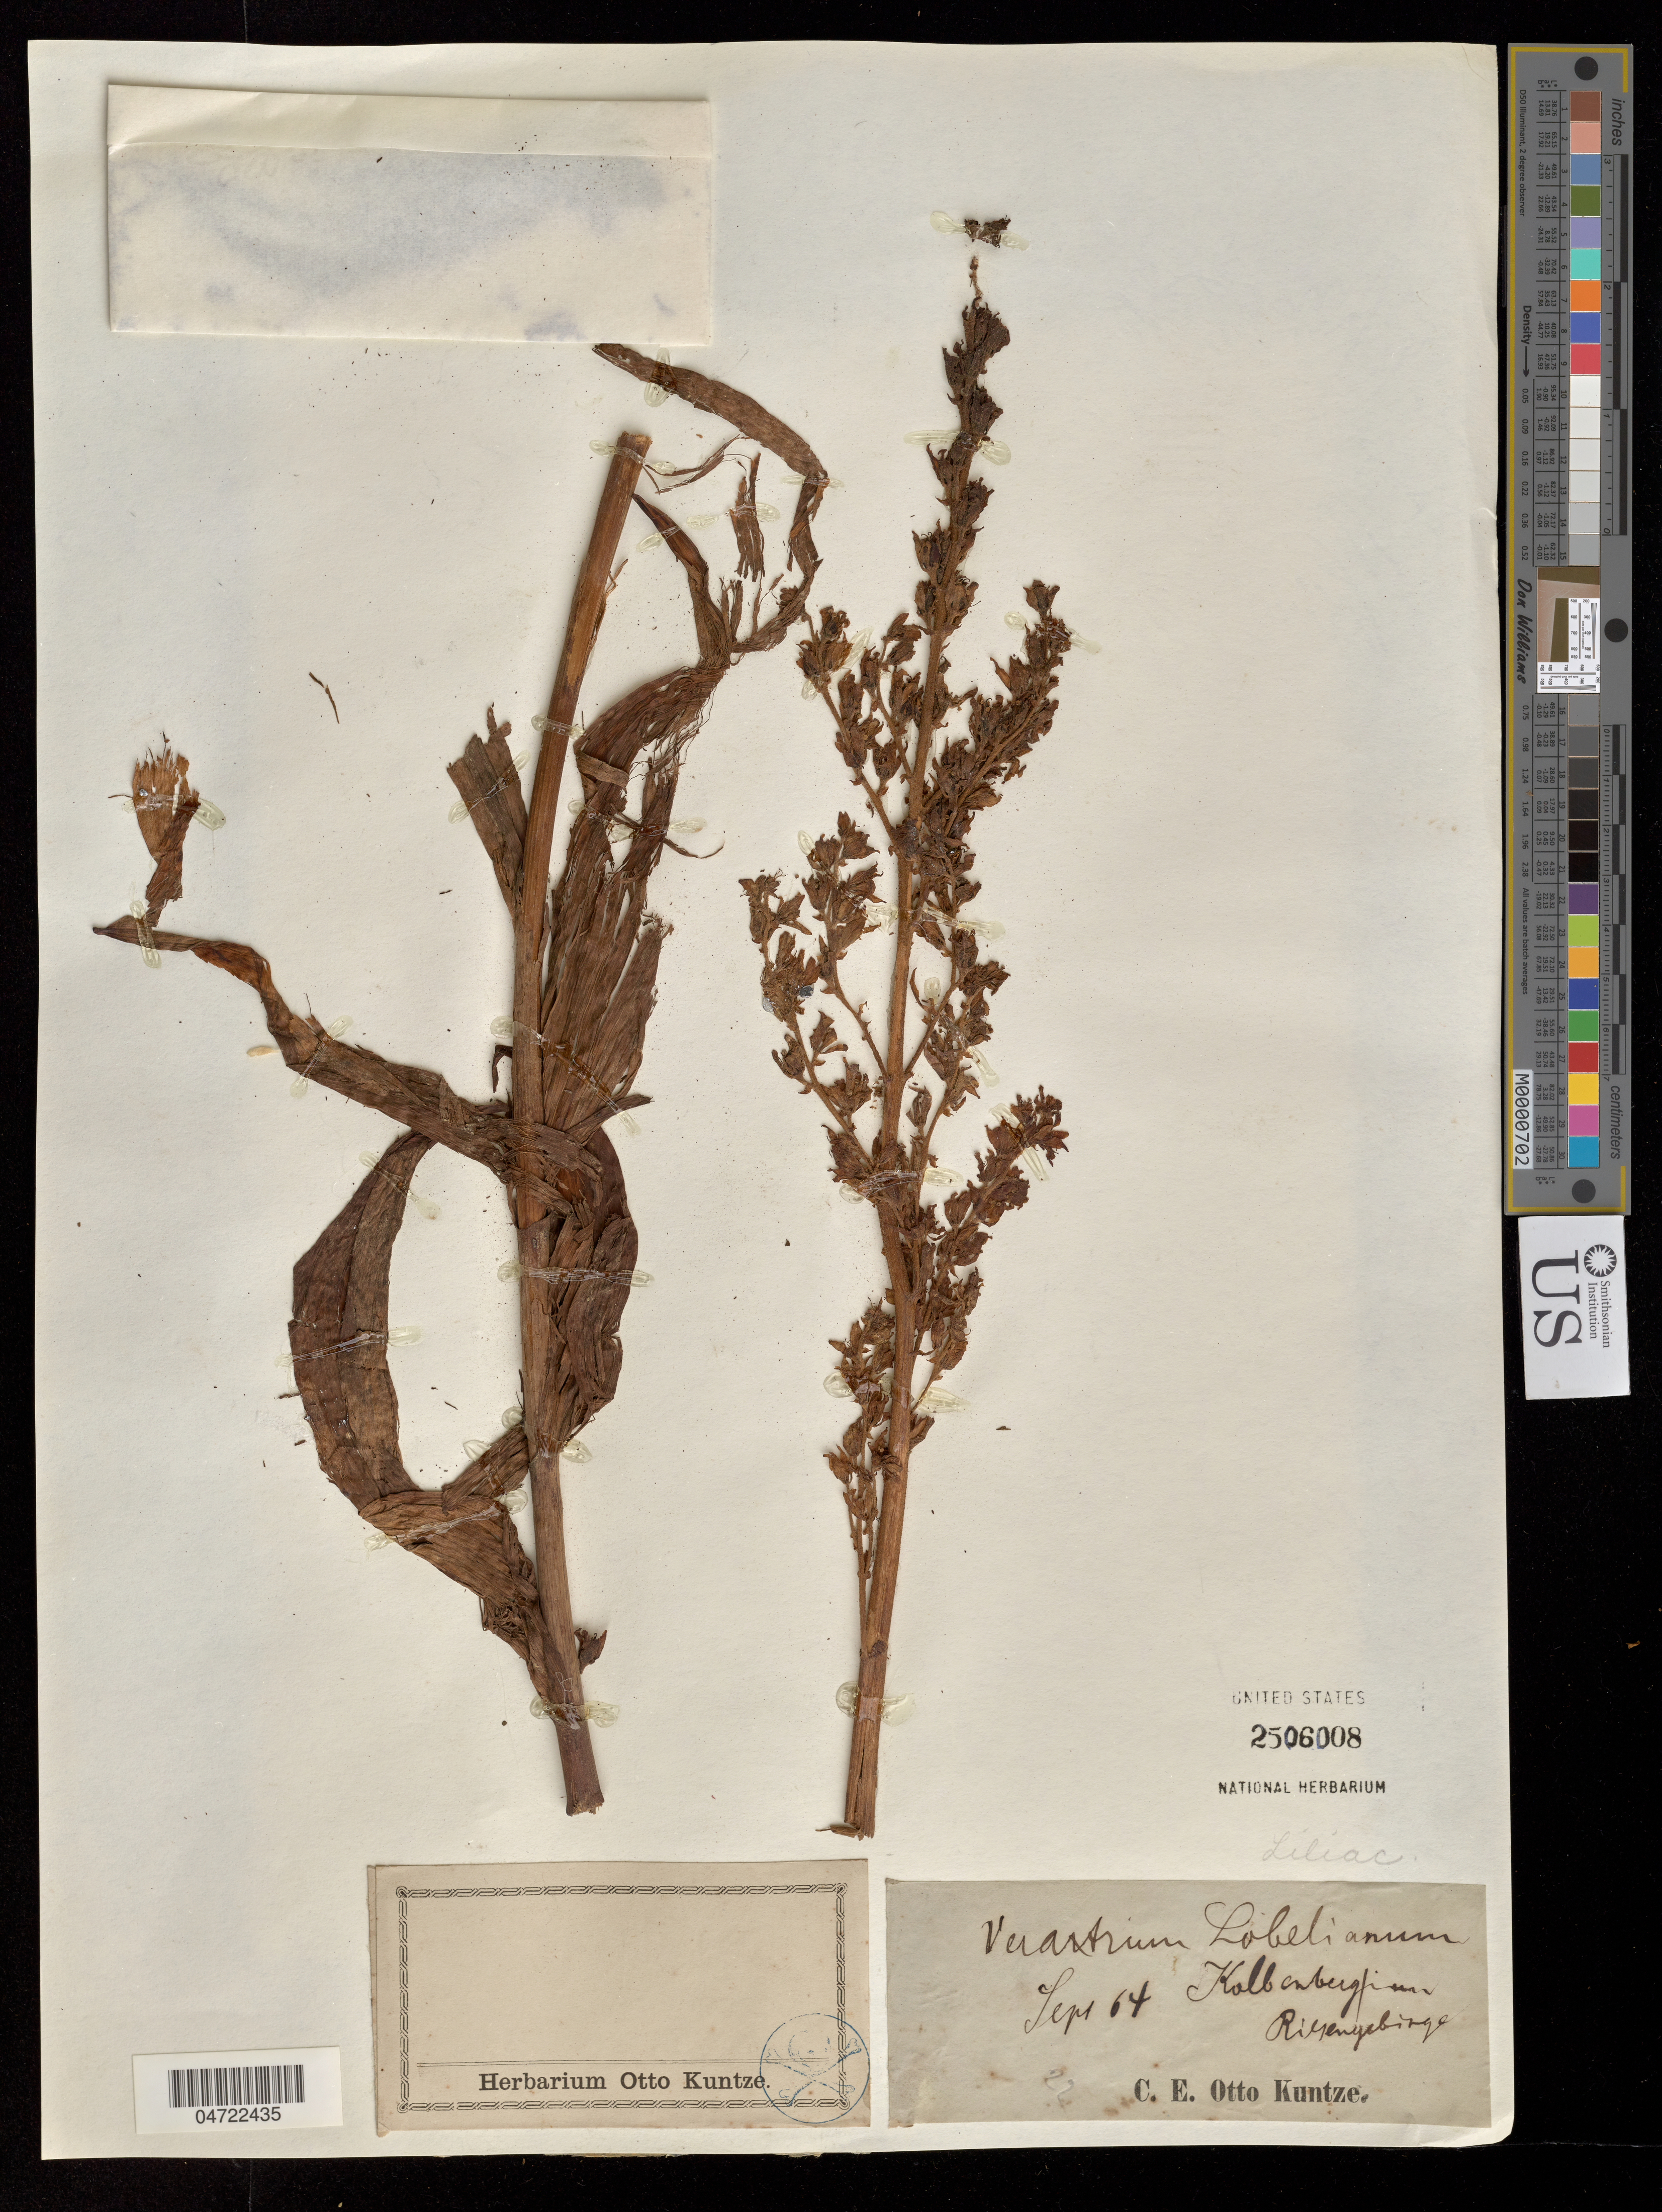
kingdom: Plantae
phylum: Tracheophyta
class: Liliopsida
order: Liliales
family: Melanthiaceae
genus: Veratrum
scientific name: Veratrum lobelianum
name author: Bernh.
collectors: C.E.O. Kuntze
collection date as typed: Sept. 64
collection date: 1864-09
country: Czechia / Germany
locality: Kolbenberg im Riesengebirge.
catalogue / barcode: US 2506008